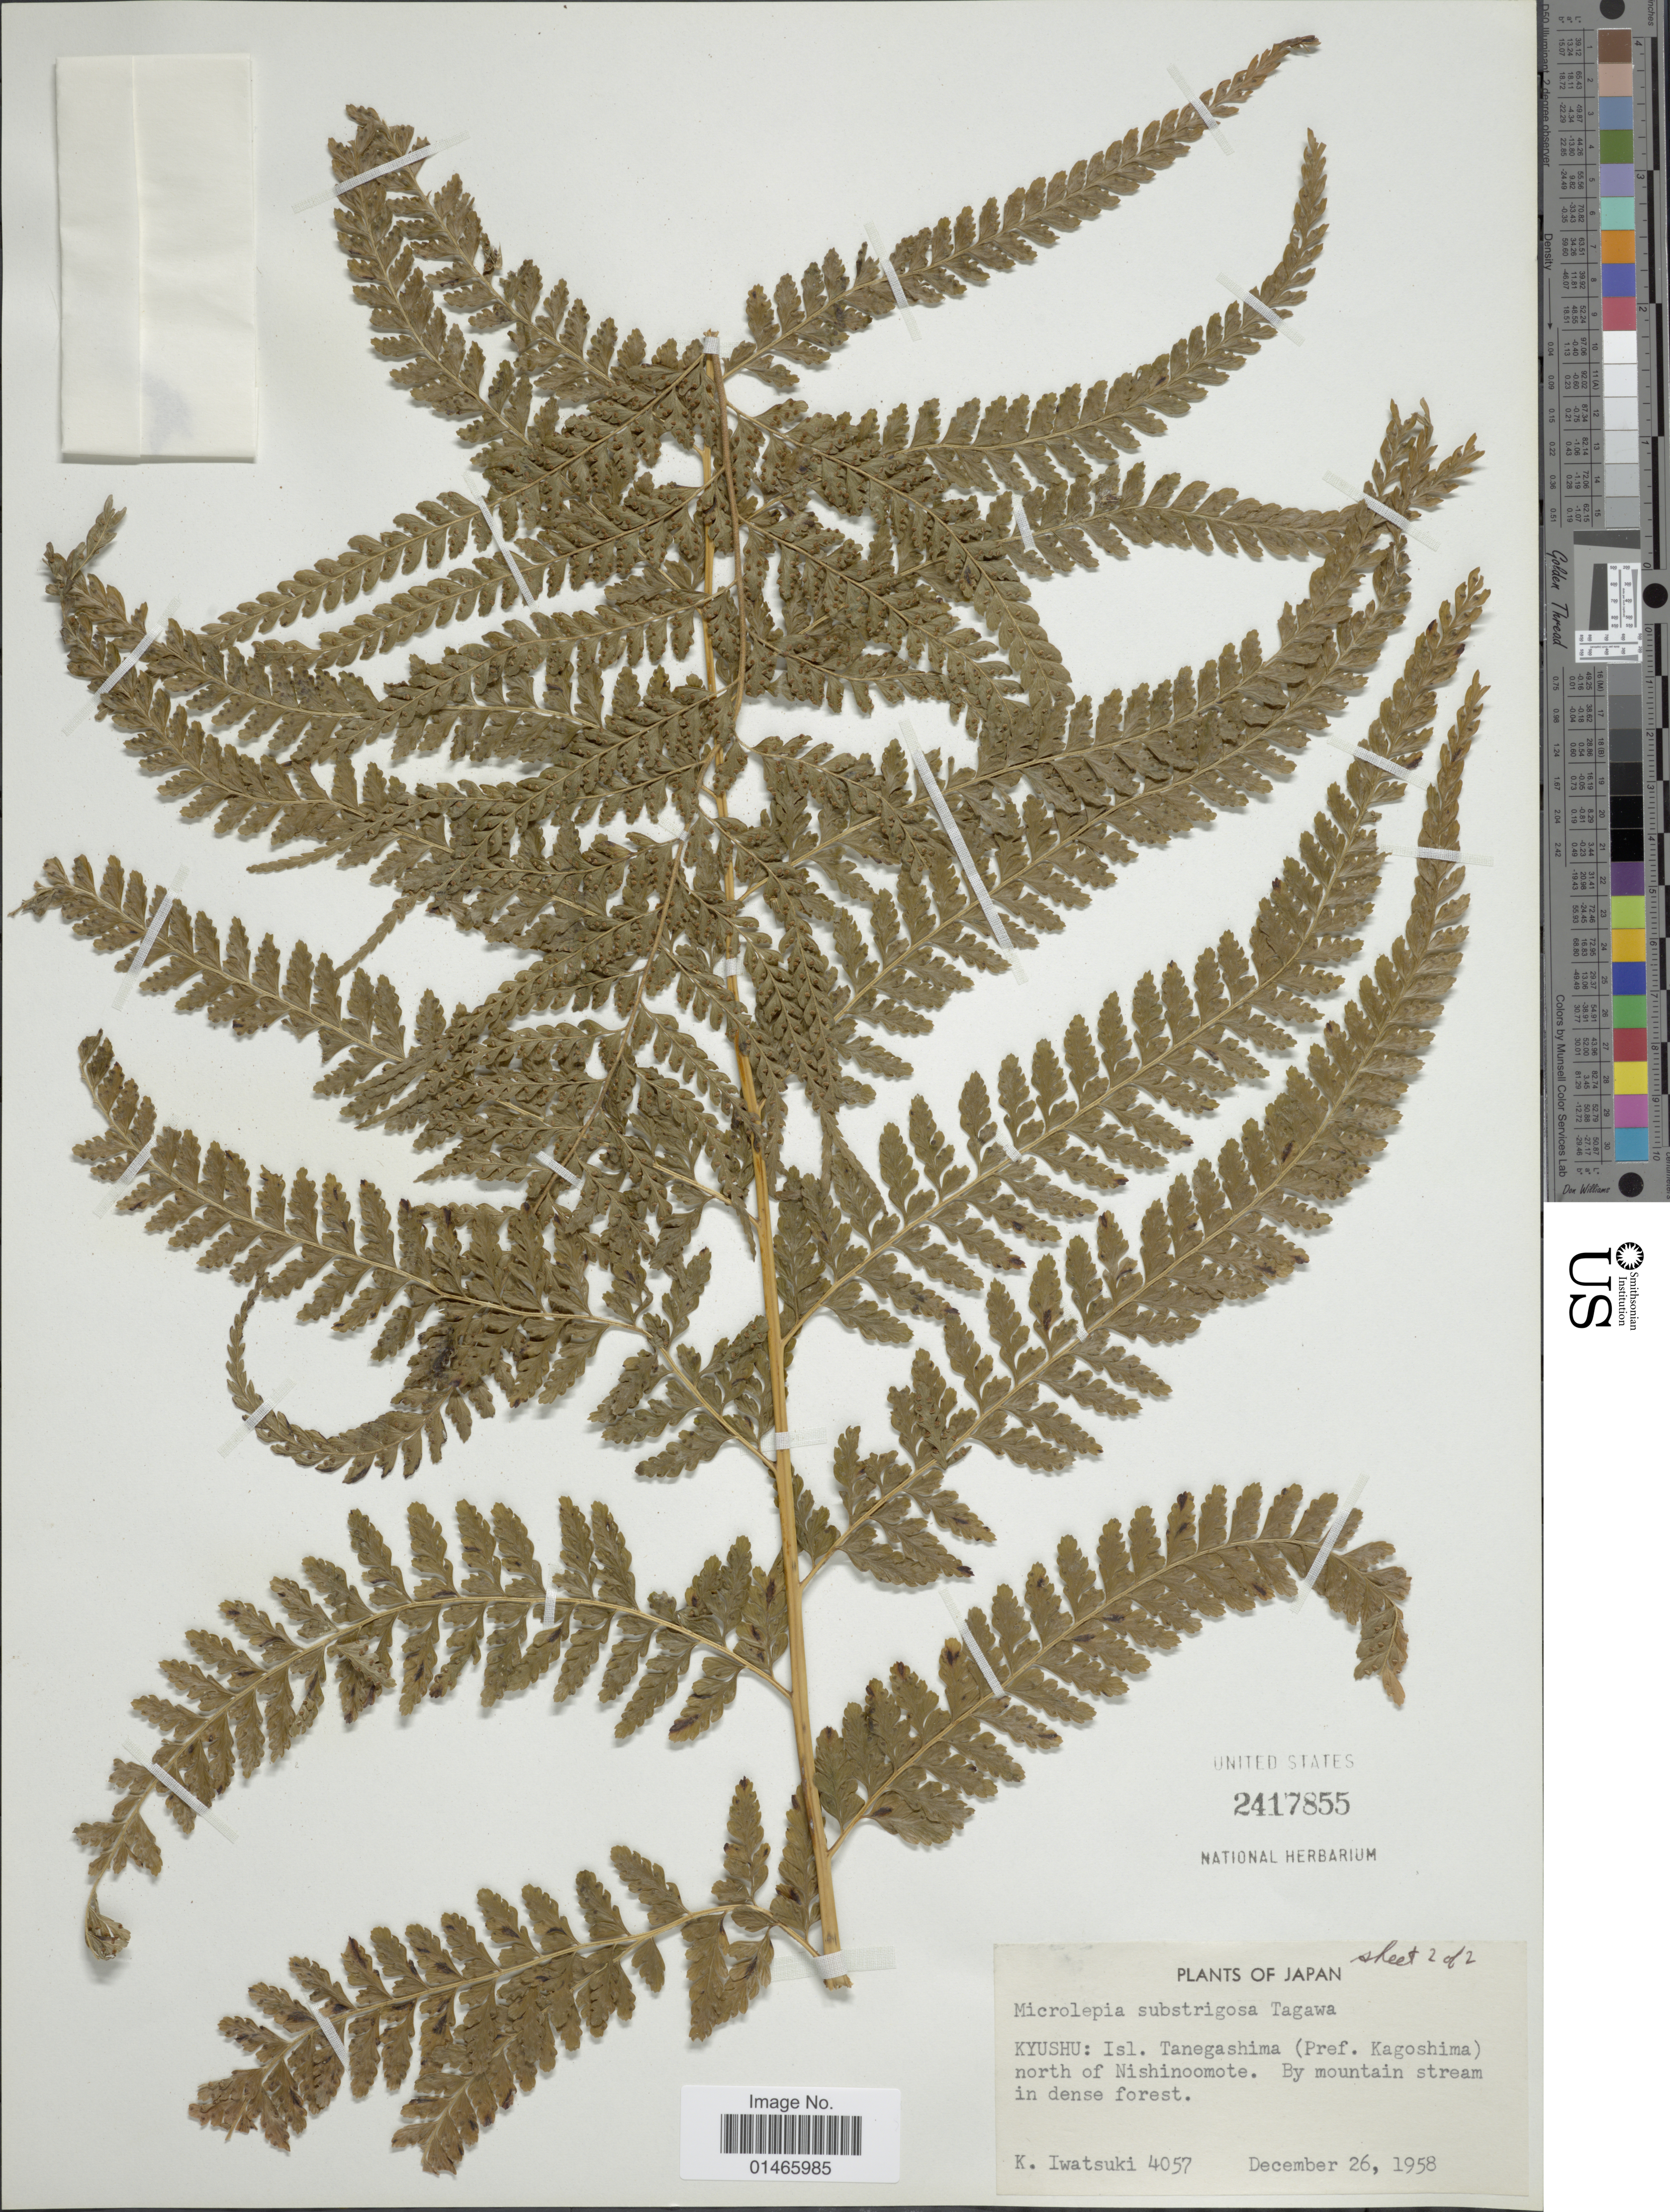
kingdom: Plantae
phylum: Tracheophyta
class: Polypodiopsida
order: Polypodiales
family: Dennstaedtiaceae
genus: Microlepia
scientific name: Microlepia substrigosa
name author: Tagawa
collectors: K. Iwatsuki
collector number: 4057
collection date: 1958-12-26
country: Japan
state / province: Kagosima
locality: Kyushu: Isl. Tanegashima, North of Nishinoomote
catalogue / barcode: US 2417855